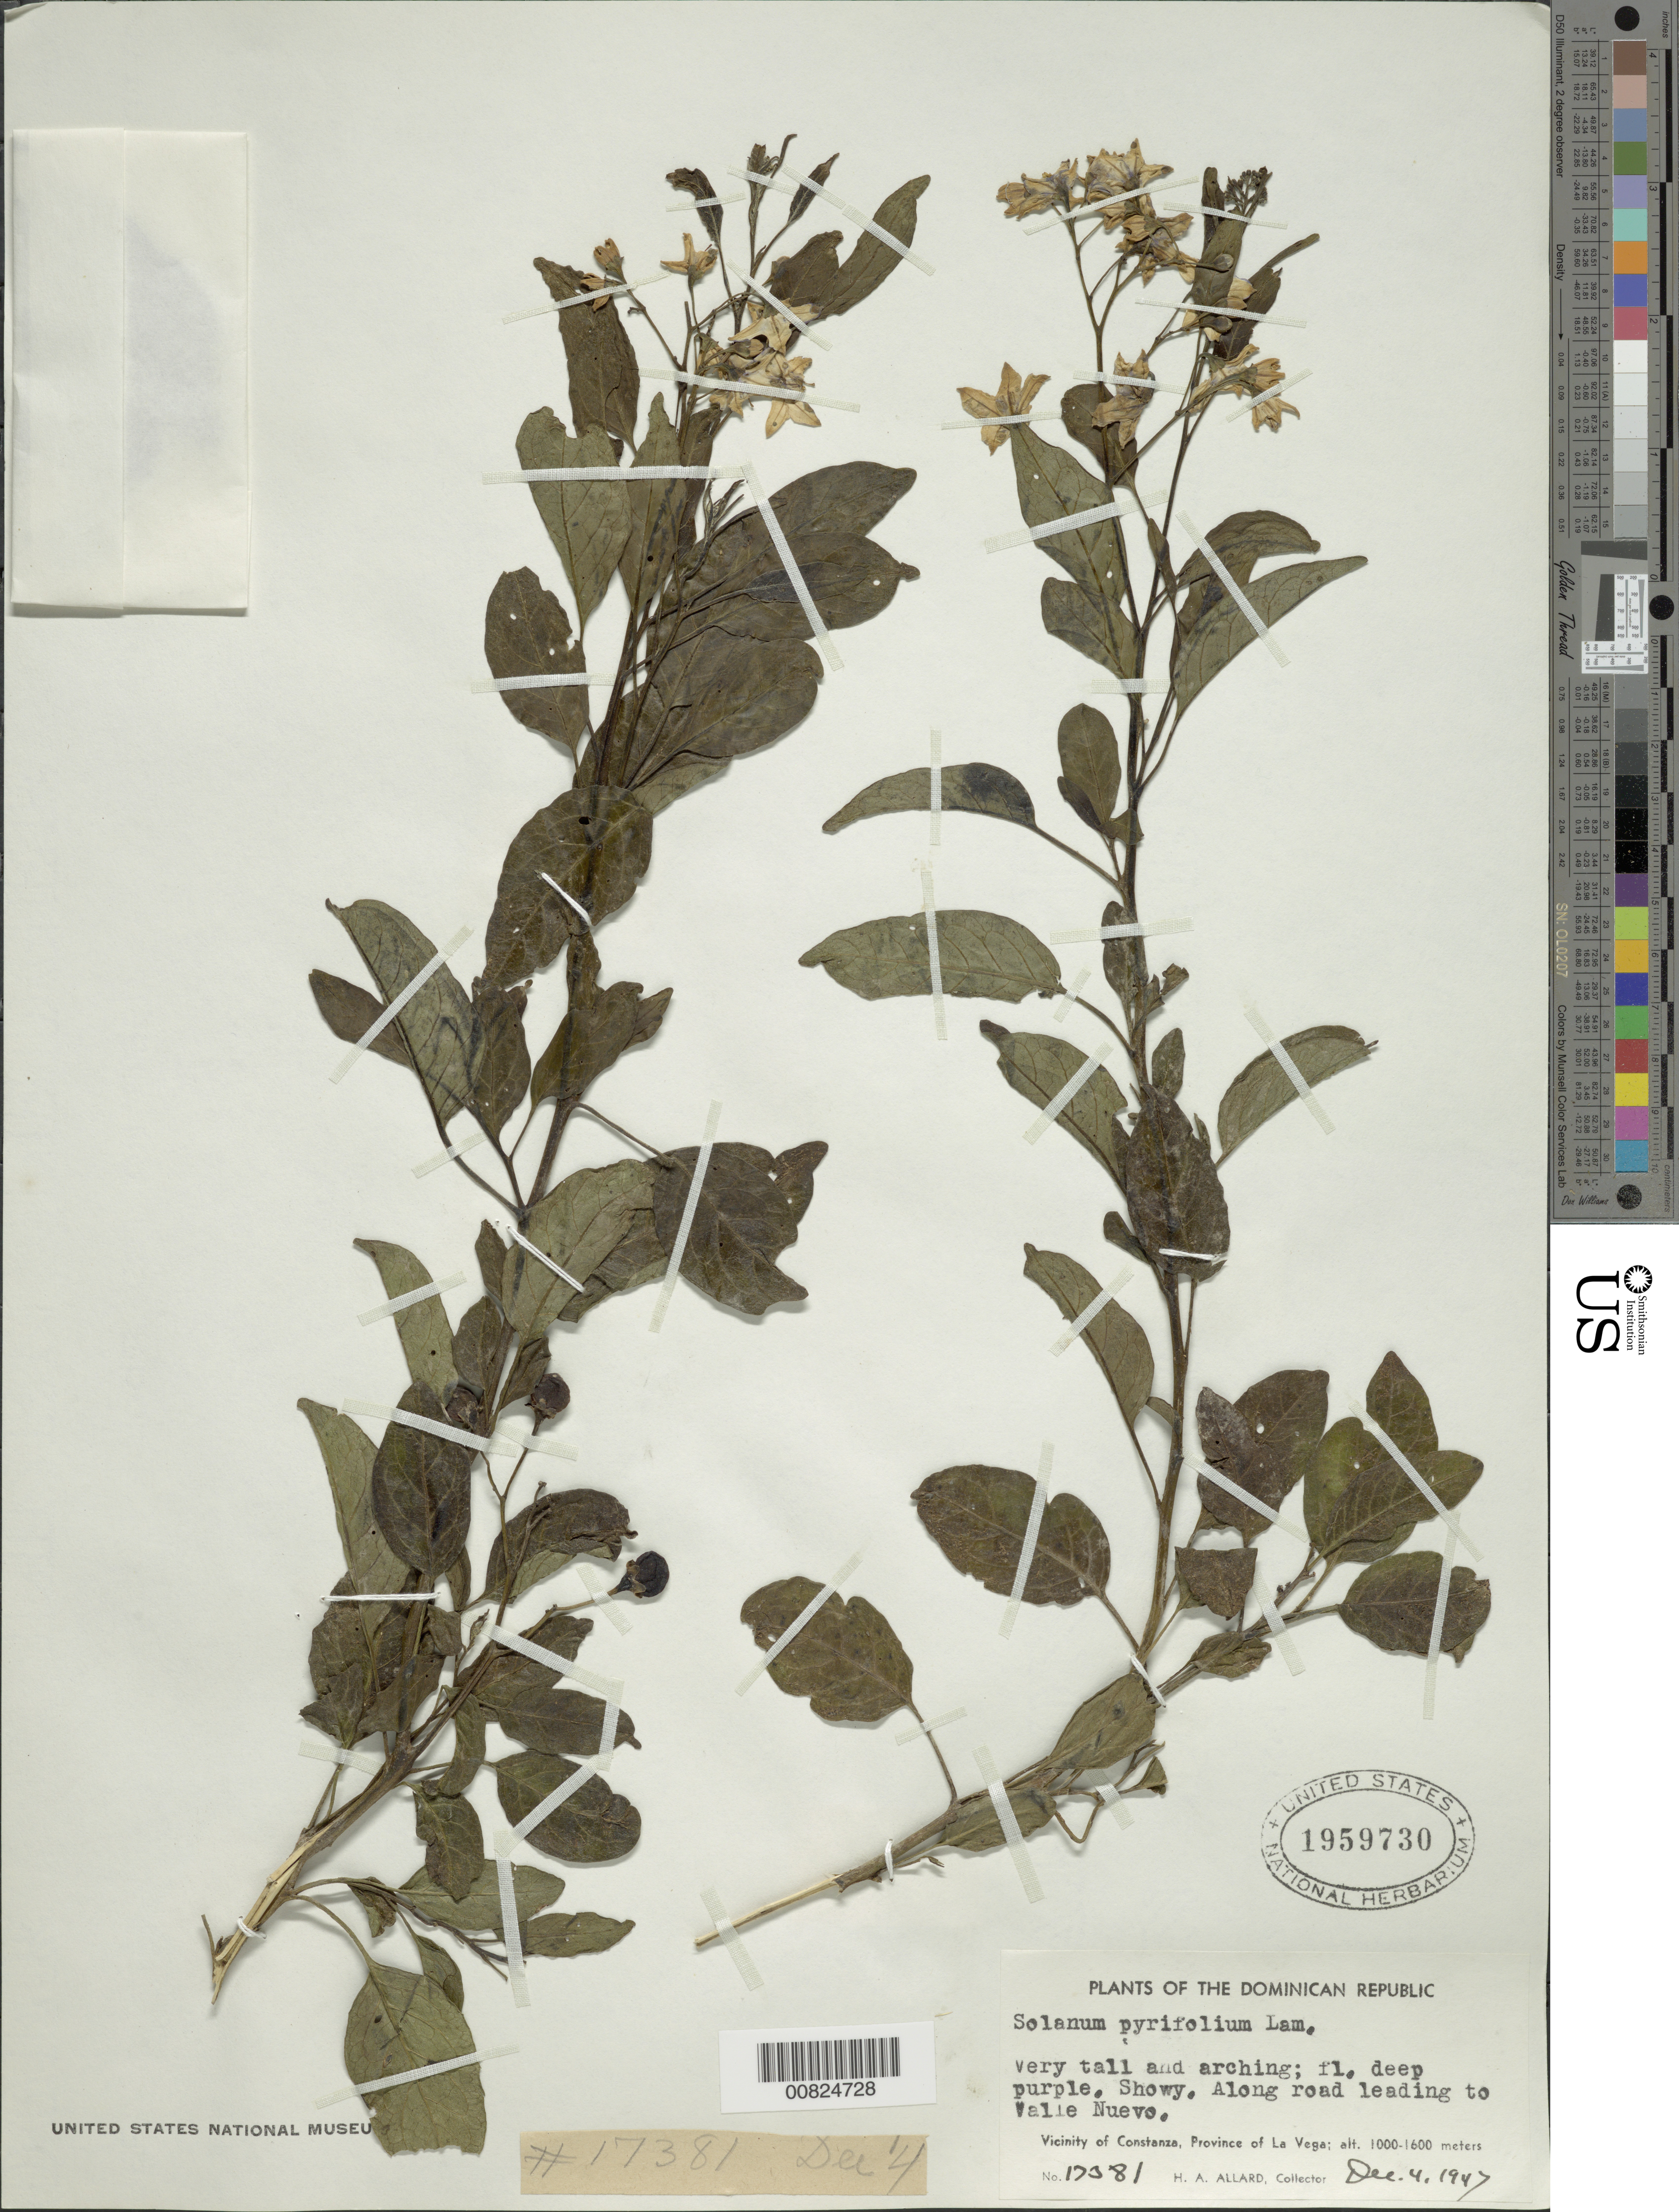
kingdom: Plantae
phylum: Tracheophyta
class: Magnoliopsida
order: Solanales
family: Solanaceae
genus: Solanum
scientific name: Solanum pyrifolium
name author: Lam.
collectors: H. A. Allard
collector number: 17381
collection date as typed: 04 Dec 1947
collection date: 1947-12-04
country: Dominican Republic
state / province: La Vega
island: Hispaniola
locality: Vicinity of Constanza, along road leading to Valle Nuevo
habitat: Roadside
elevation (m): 1000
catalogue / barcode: US 1959730